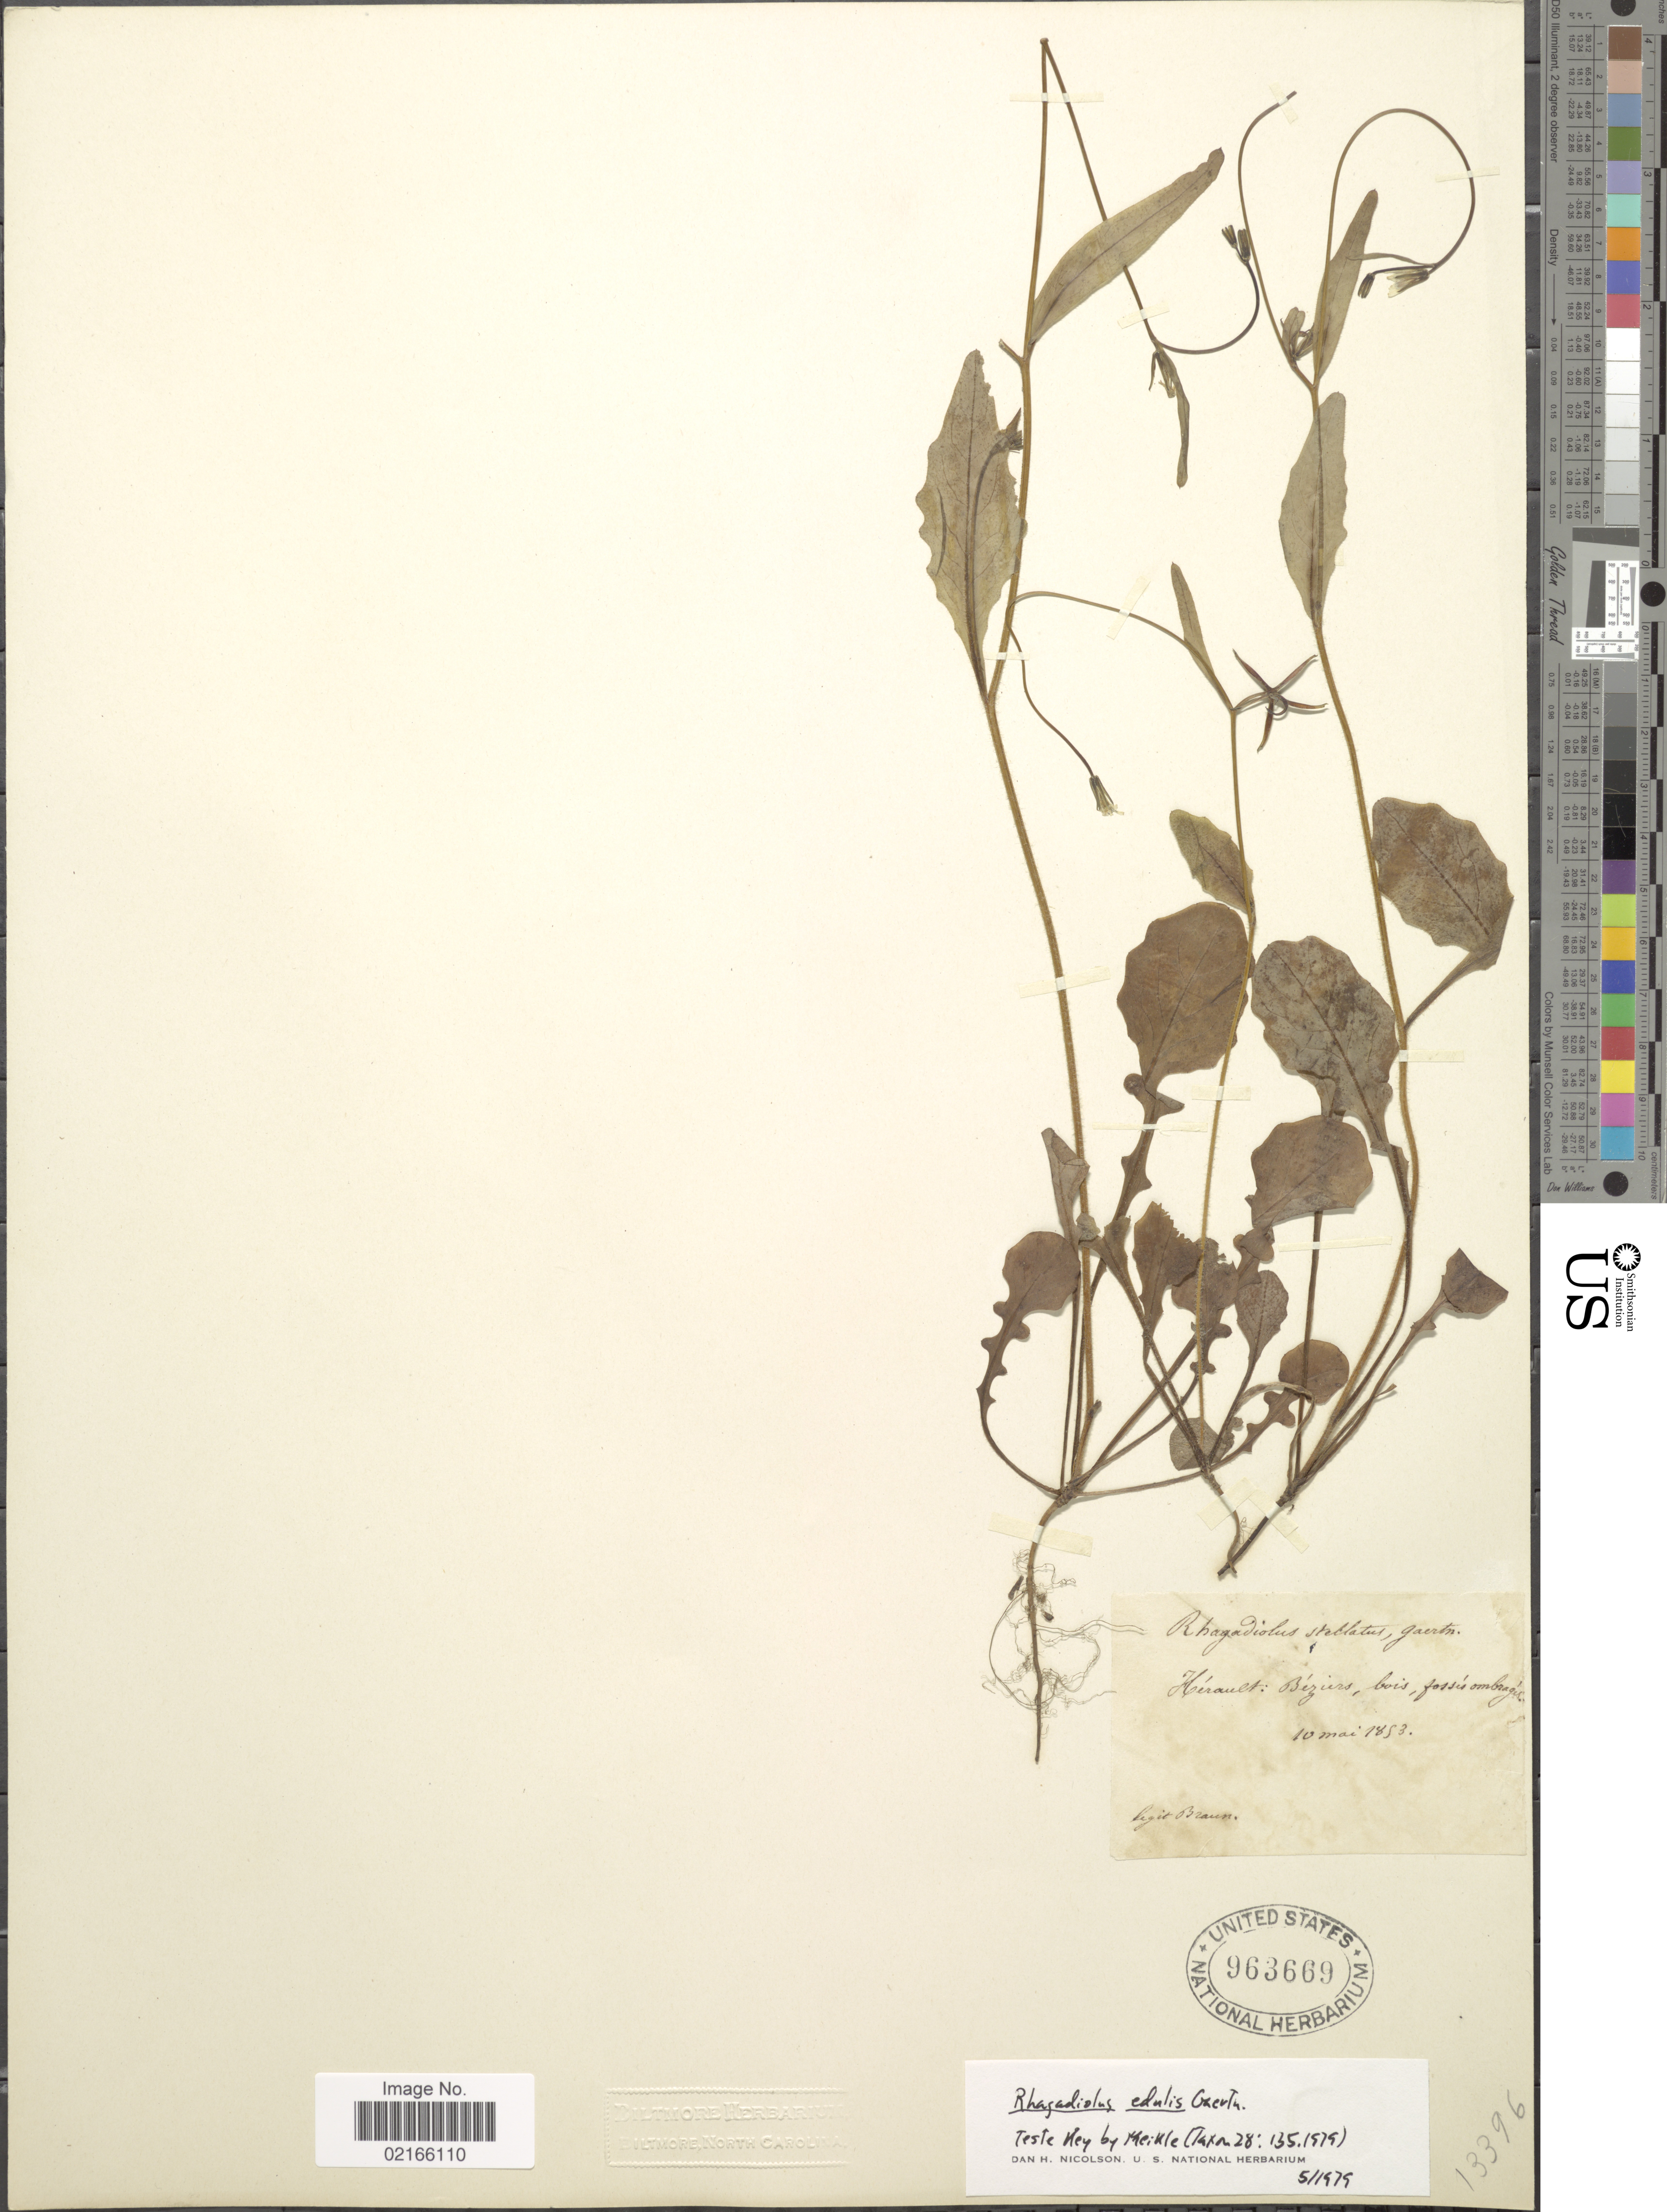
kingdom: Plantae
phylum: Tracheophyta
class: Magnoliopsida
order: Asterales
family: Asteraceae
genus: Rhagadiolus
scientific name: Rhagadiolus edulis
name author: Gaertn.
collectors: Braun, --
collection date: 1853-05-10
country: France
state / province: Occitanie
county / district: Hérault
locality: Hérault: Béziers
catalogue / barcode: US 963669